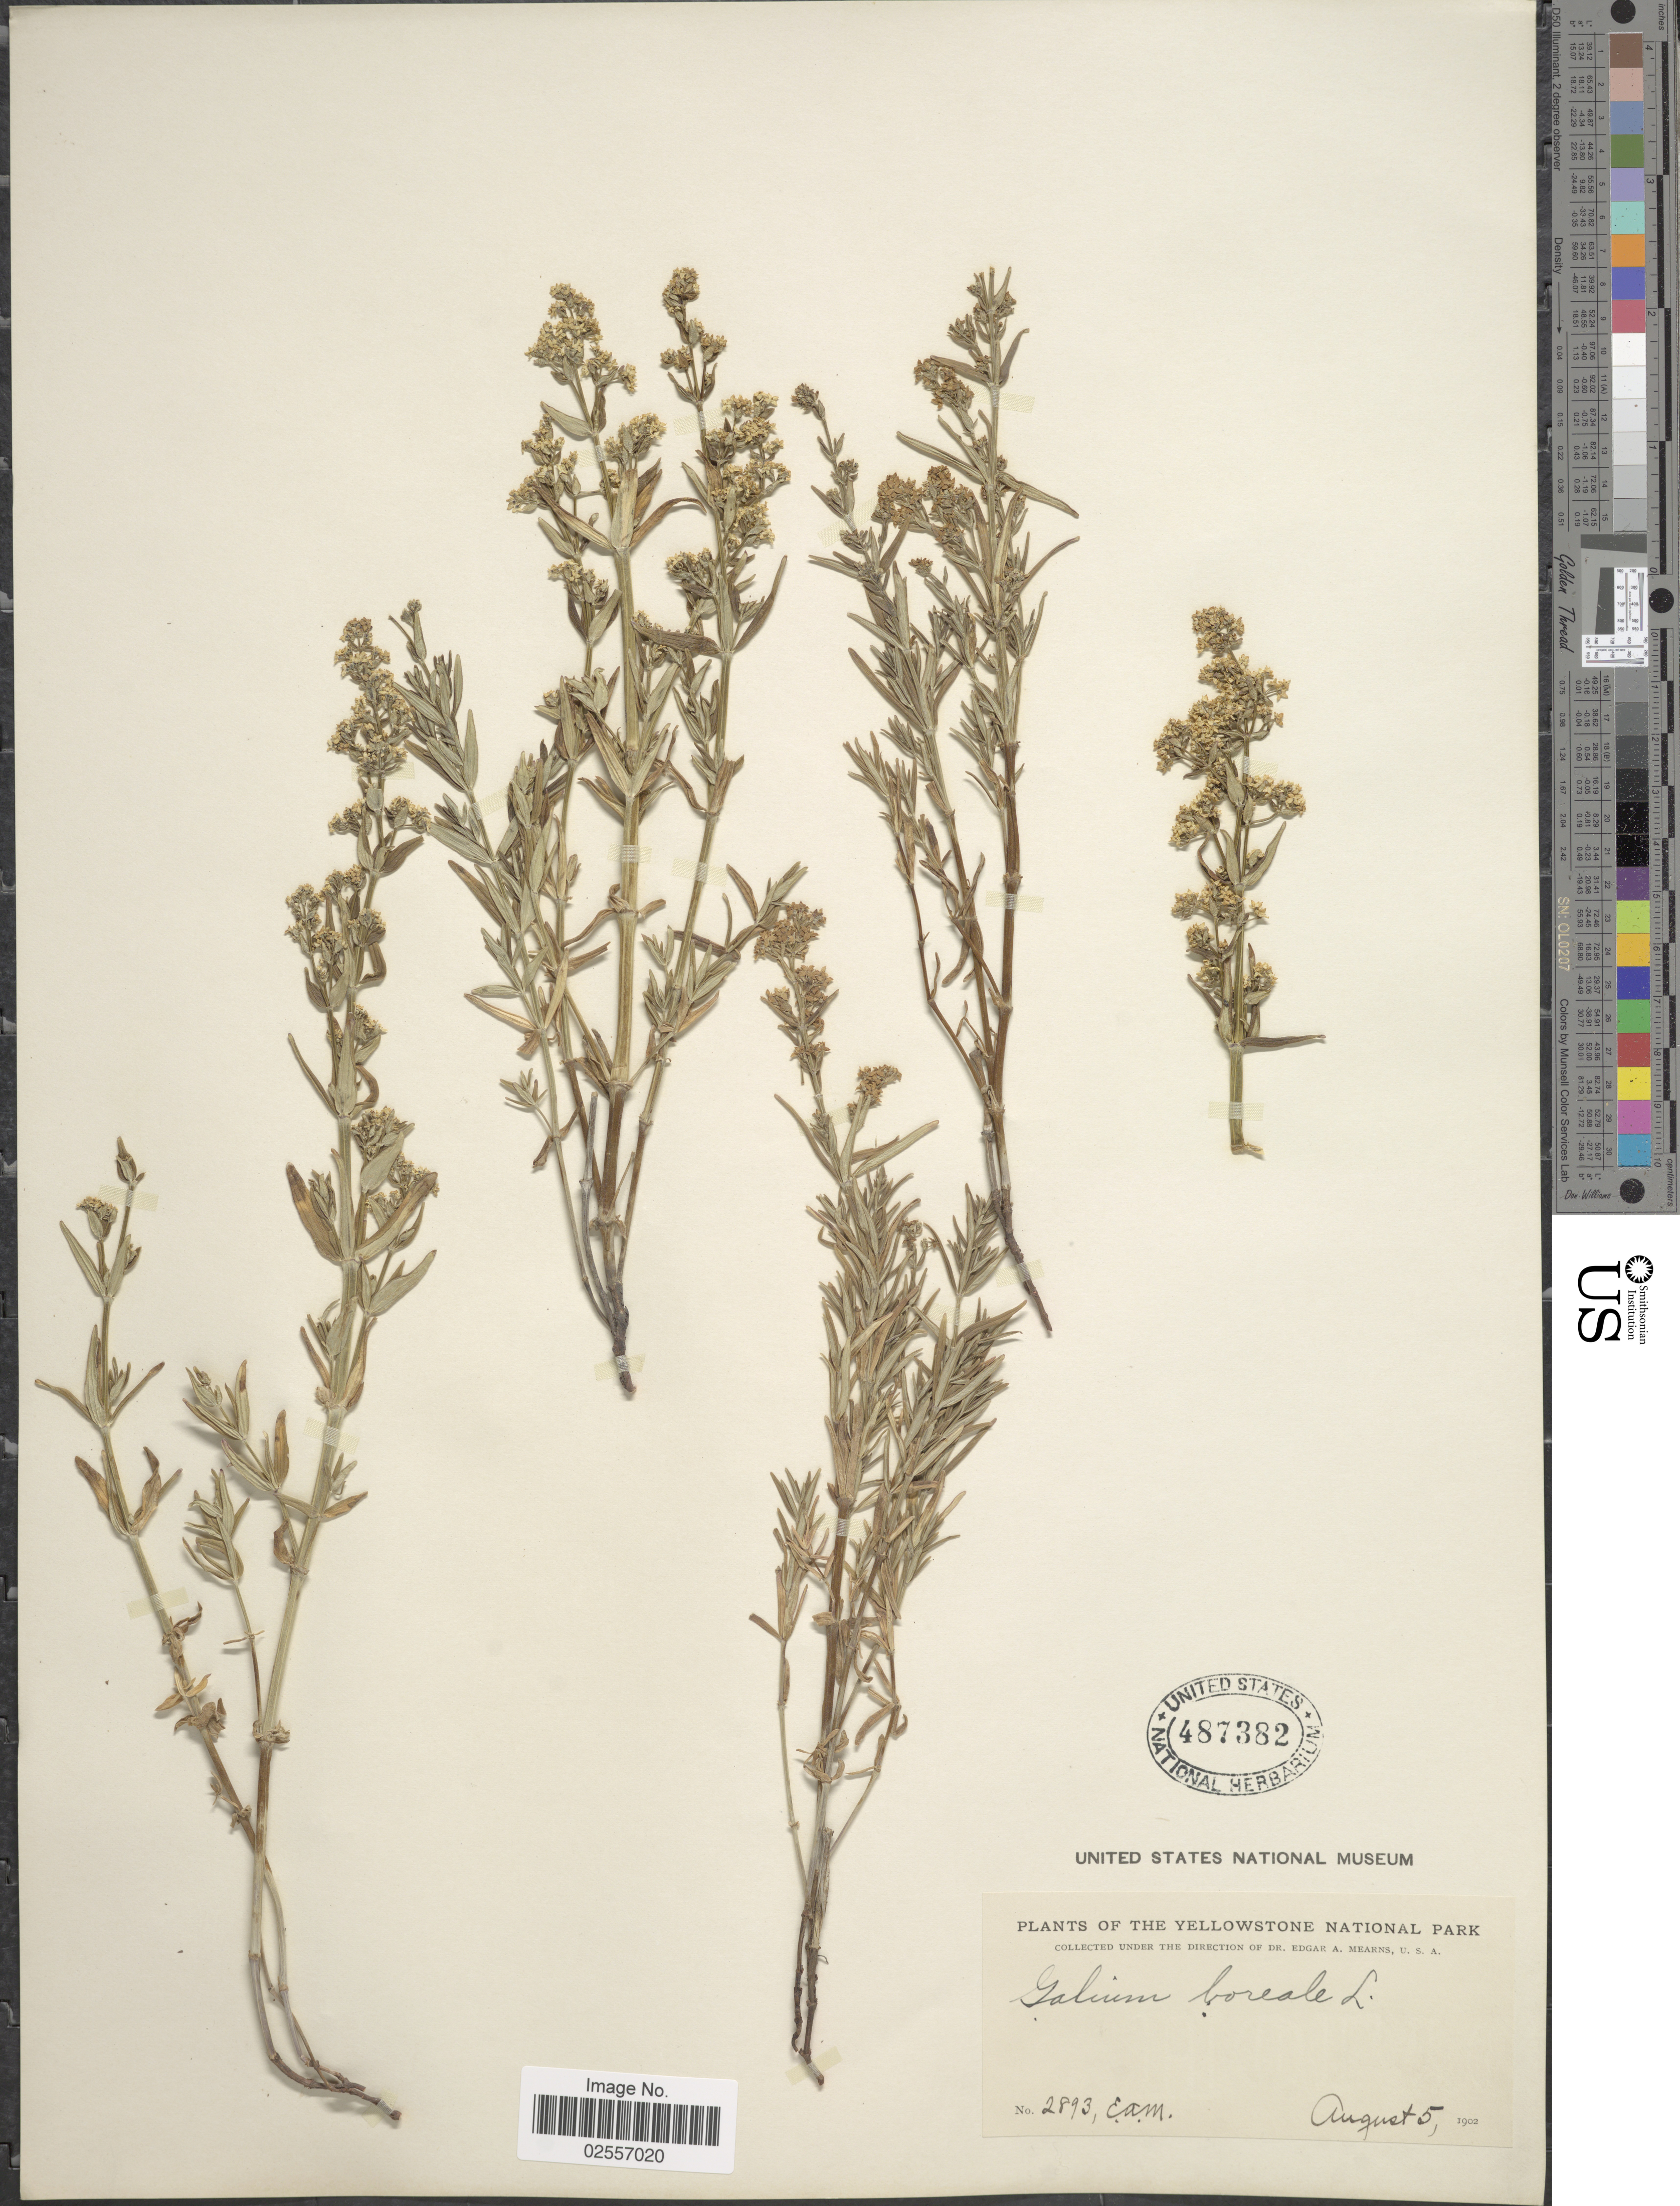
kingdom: Plantae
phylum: Tracheophyta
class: Magnoliopsida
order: Gentianales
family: Rubiaceae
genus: Galium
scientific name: Galium boreale L.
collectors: E. A. Mearns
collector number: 2893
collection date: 1902-08-05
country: United States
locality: Yellowstone National Park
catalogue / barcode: US 487382